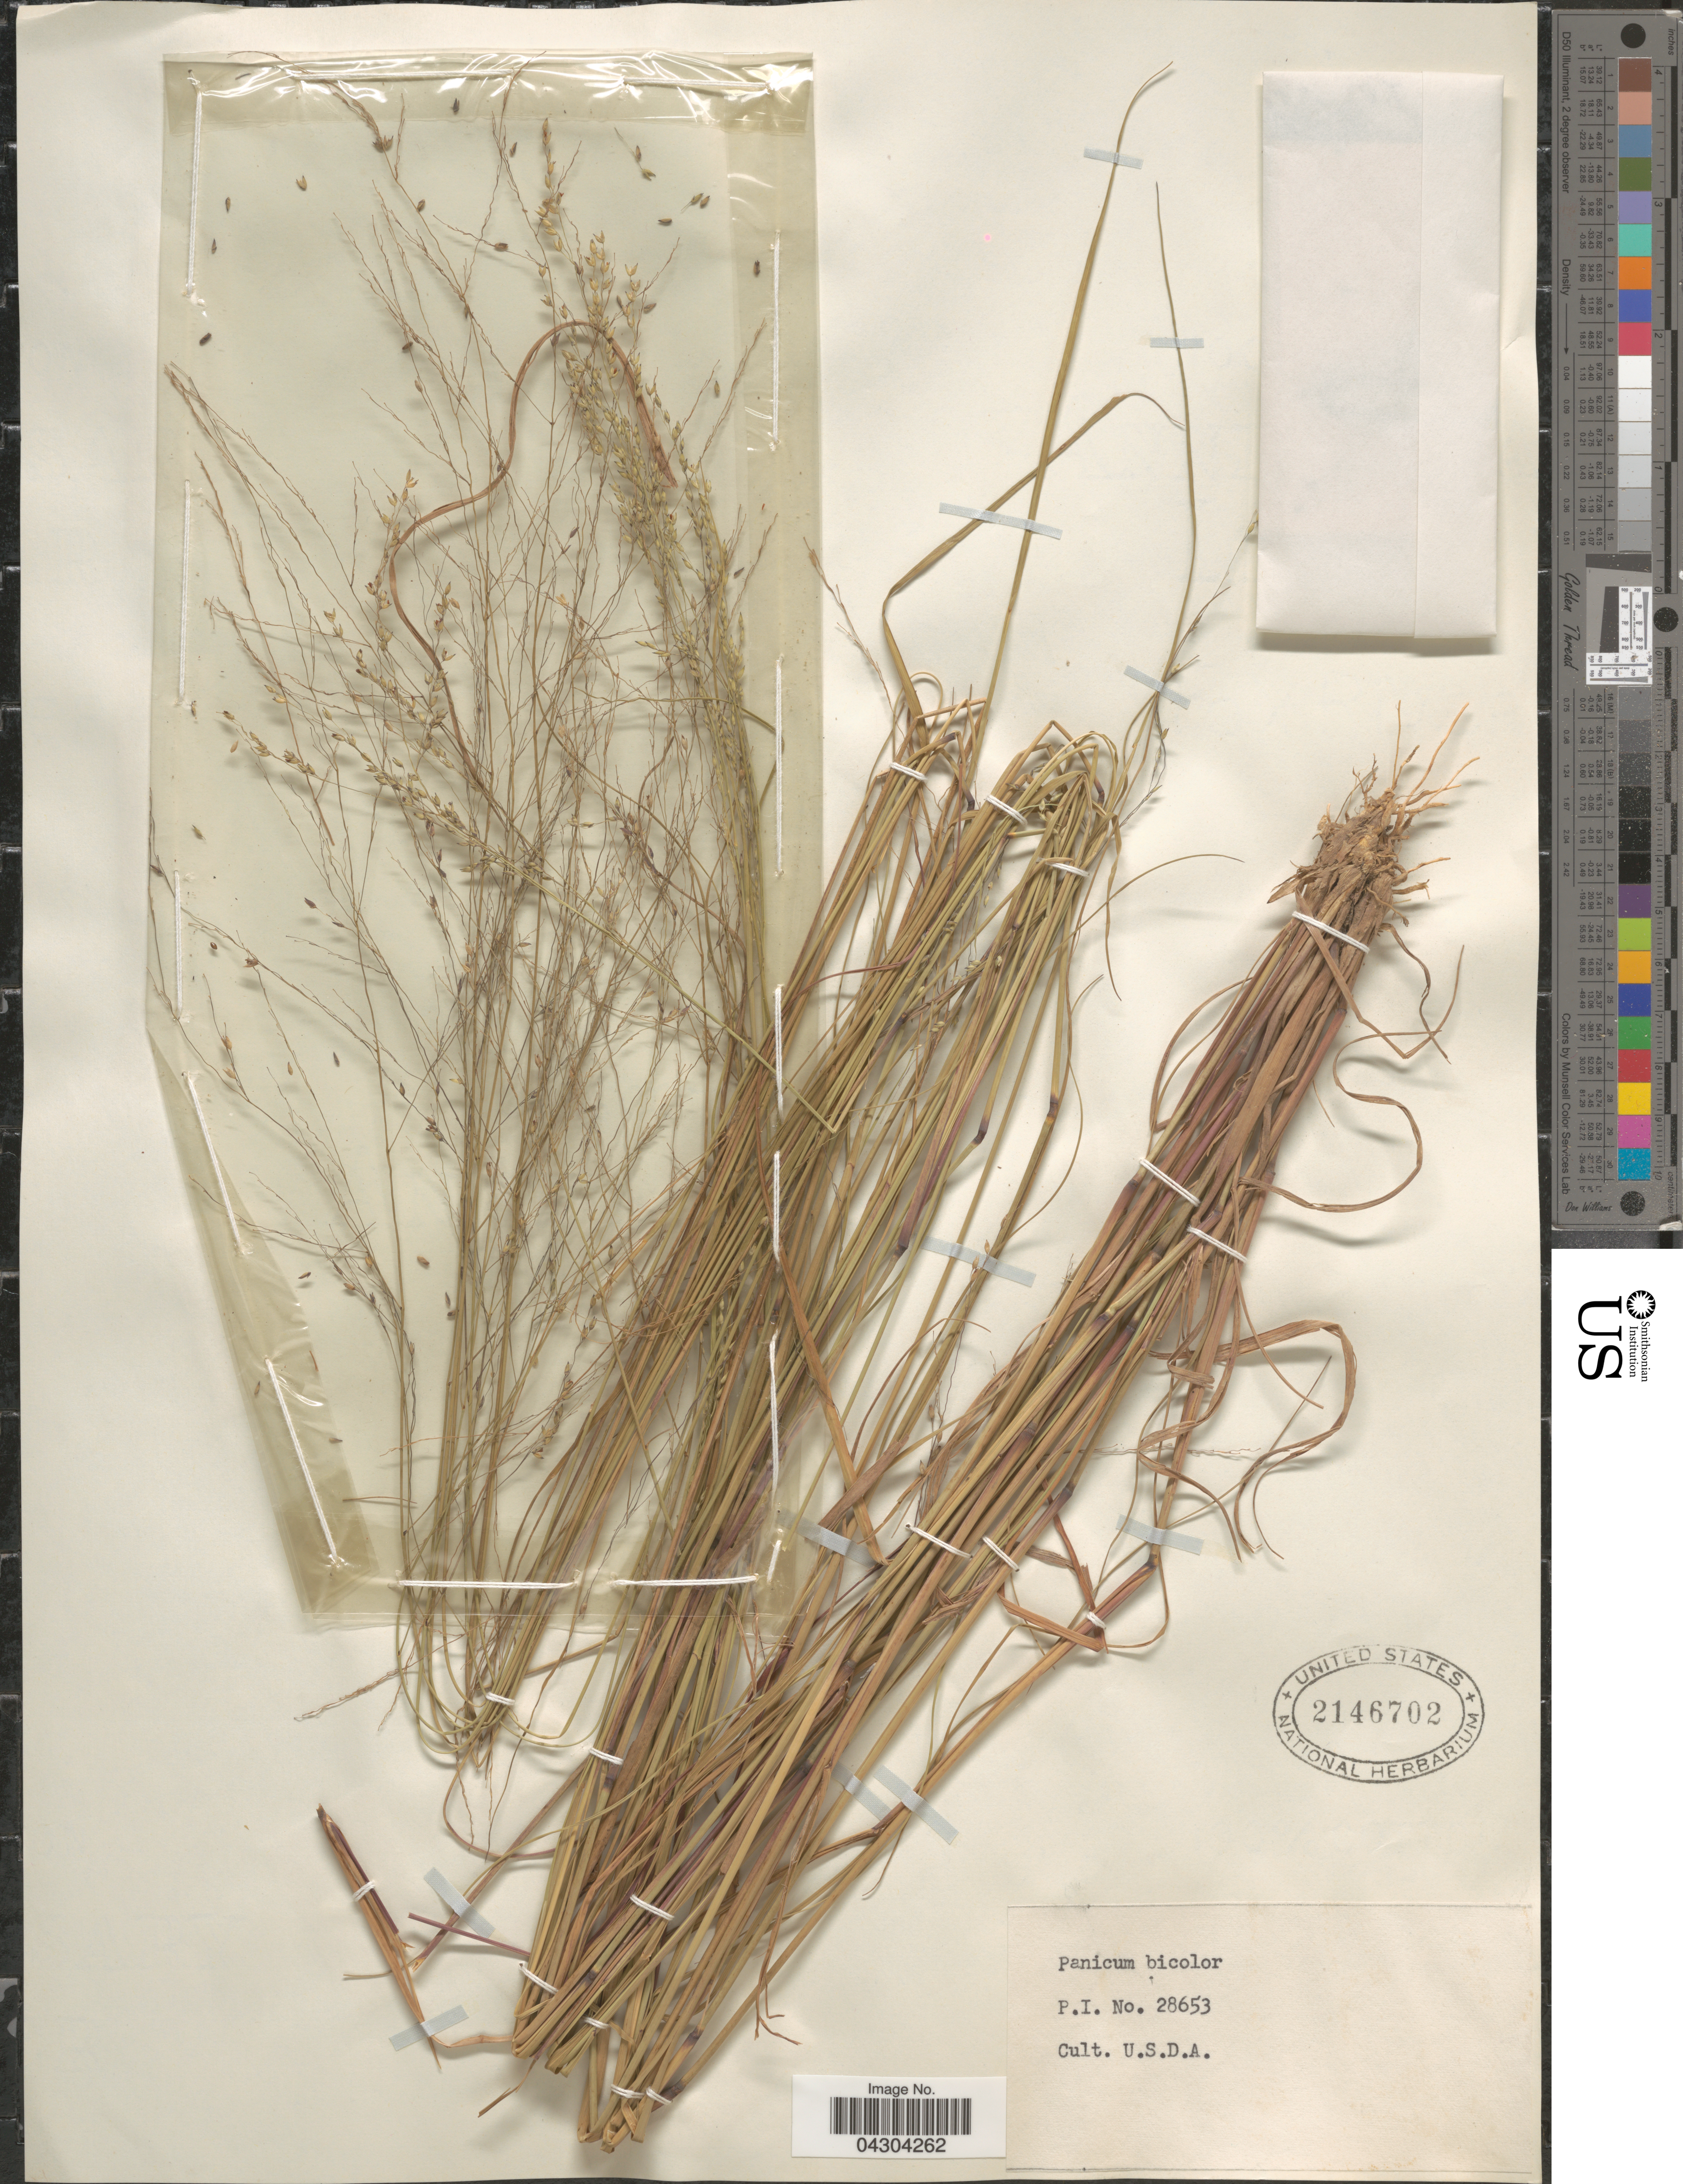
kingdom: Plantae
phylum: Tracheophyta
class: Liliopsida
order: Poales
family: Poaceae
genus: Panicum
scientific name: Panicum effusum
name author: R. Br.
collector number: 28653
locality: U.S.D.A.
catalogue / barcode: US 2146702